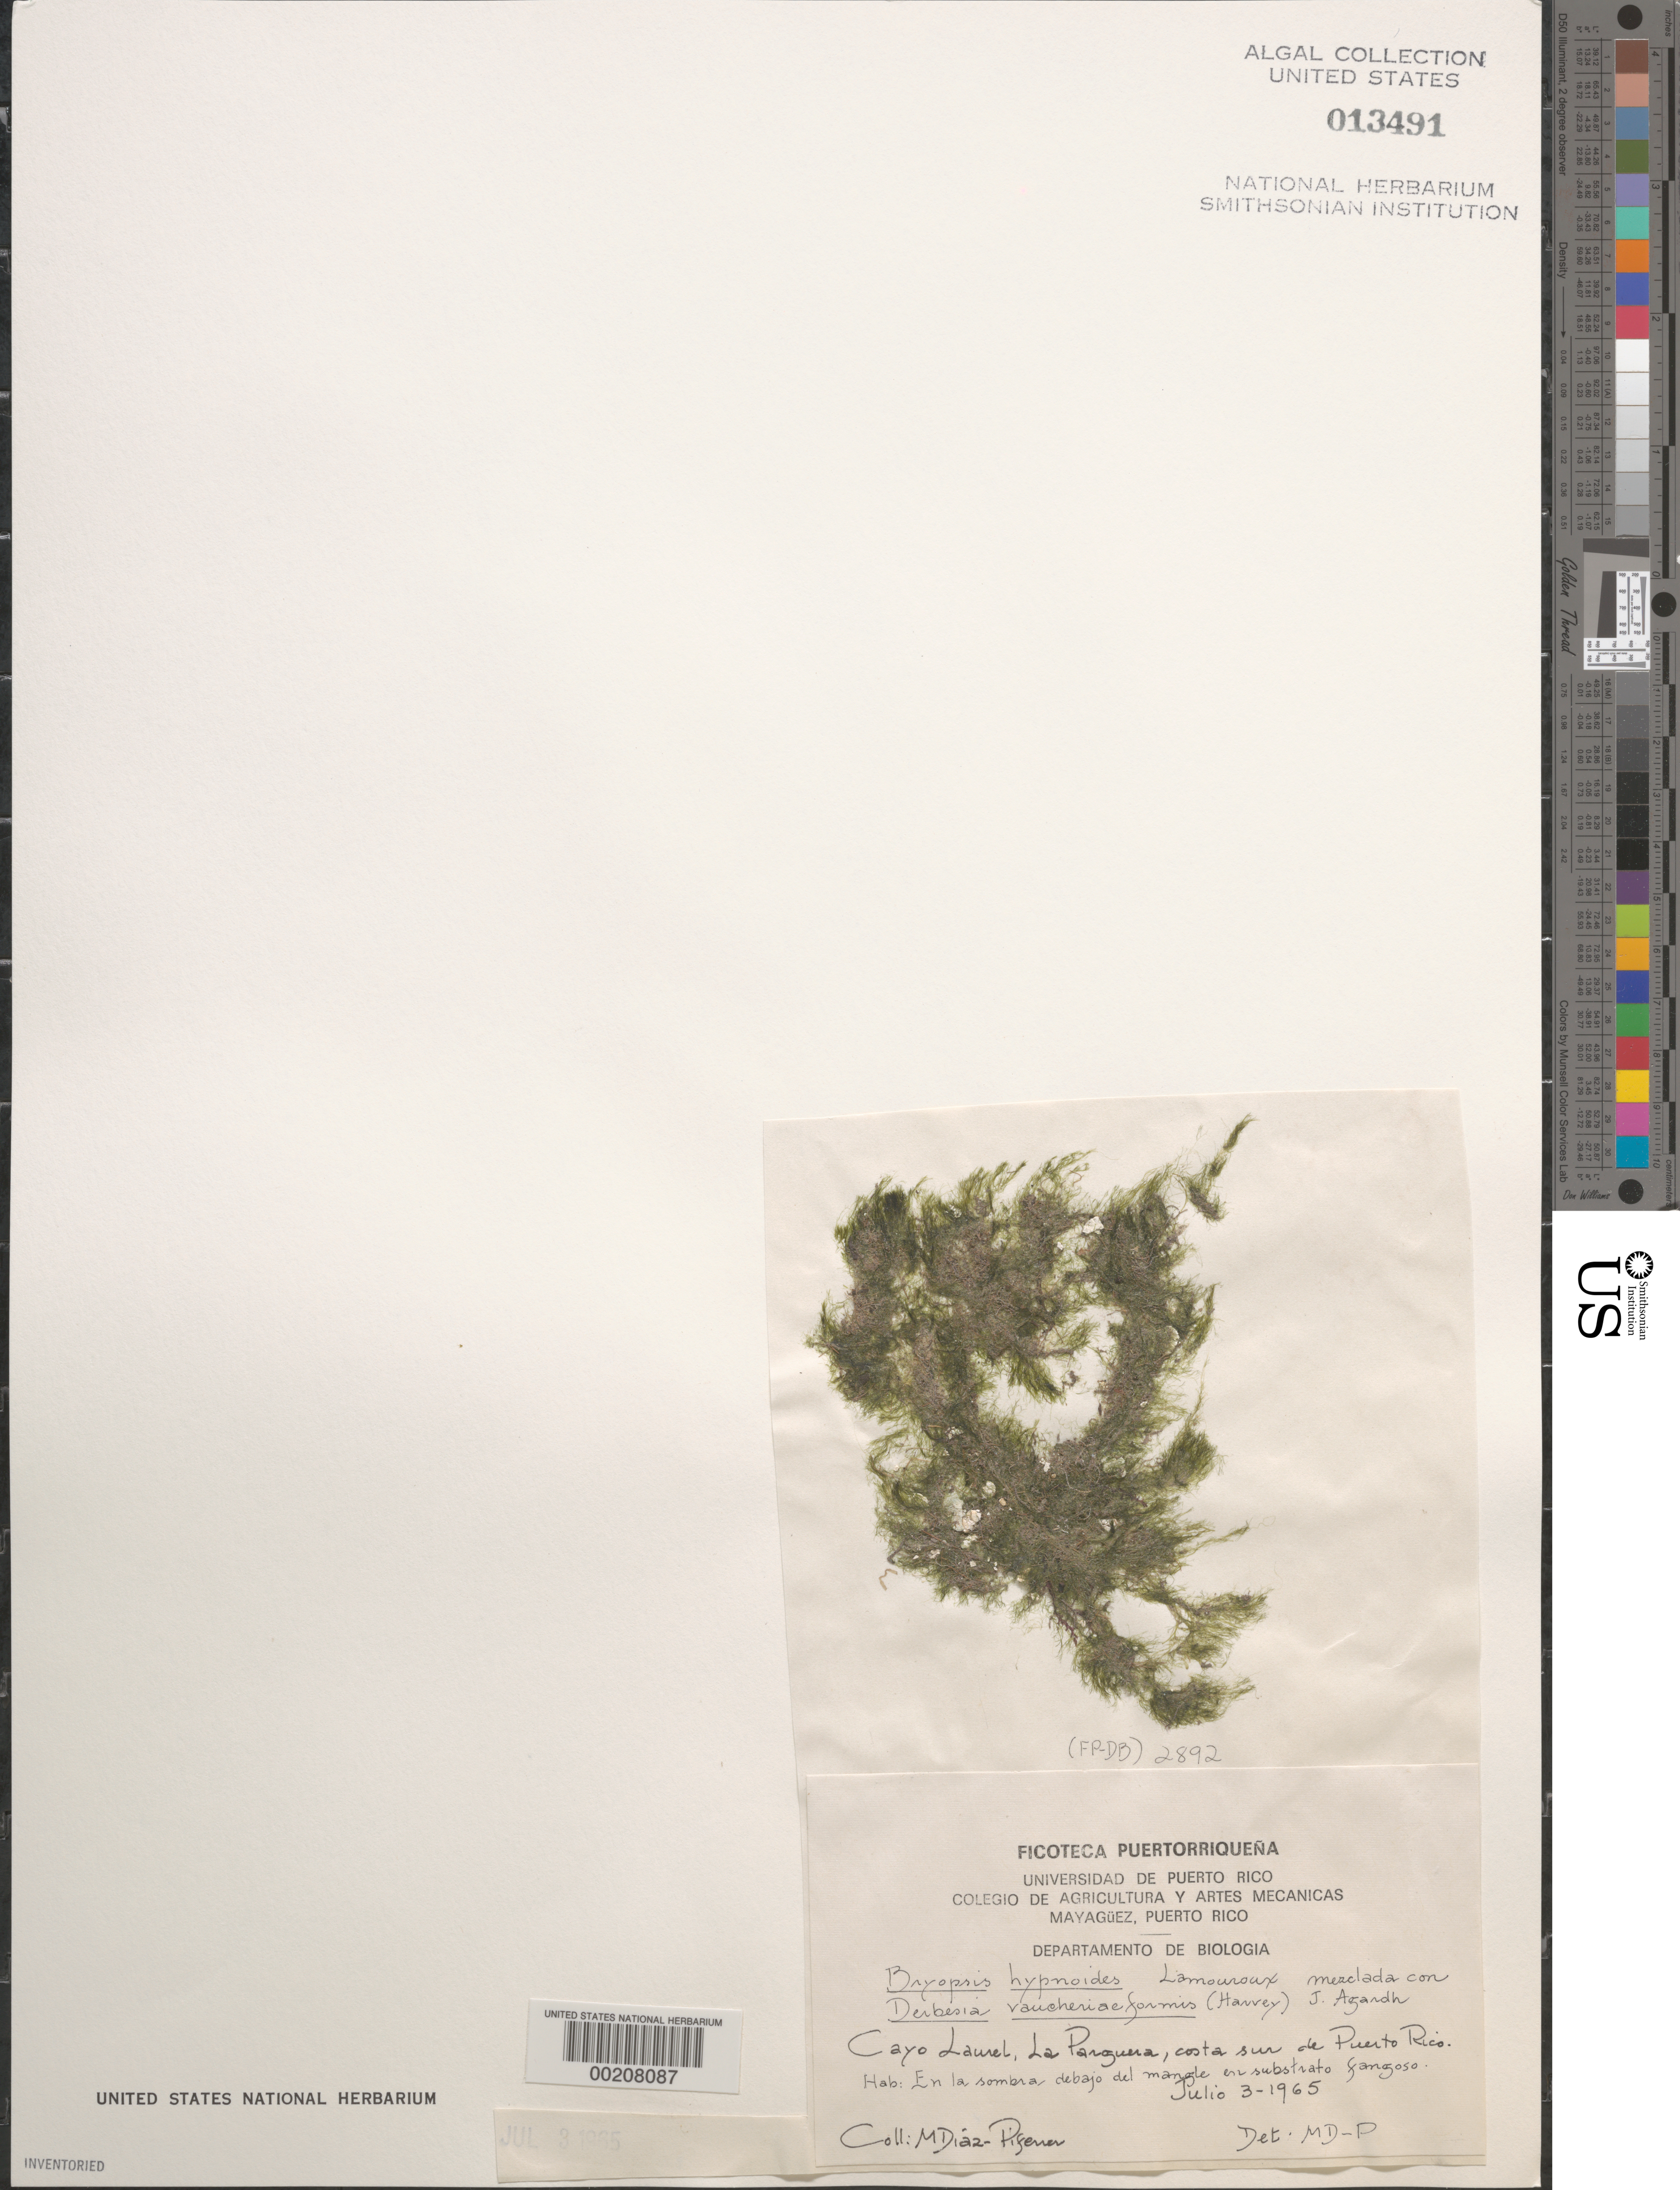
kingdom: Plantae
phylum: Chlorophyta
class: Ulvophyceae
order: Bryopsidales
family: Bryopsidaceae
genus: Bryopsis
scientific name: Bryopsis hypnoides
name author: J.V.Lamouroux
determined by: Diaz-Piferrer, M.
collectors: M. Diaz-Piferrer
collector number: (fp-db) 2892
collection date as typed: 03 Jul 1965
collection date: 1965-07-03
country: Puerto Rico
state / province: Lajas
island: Cayo Laurel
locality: La Parguera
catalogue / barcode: US 13491